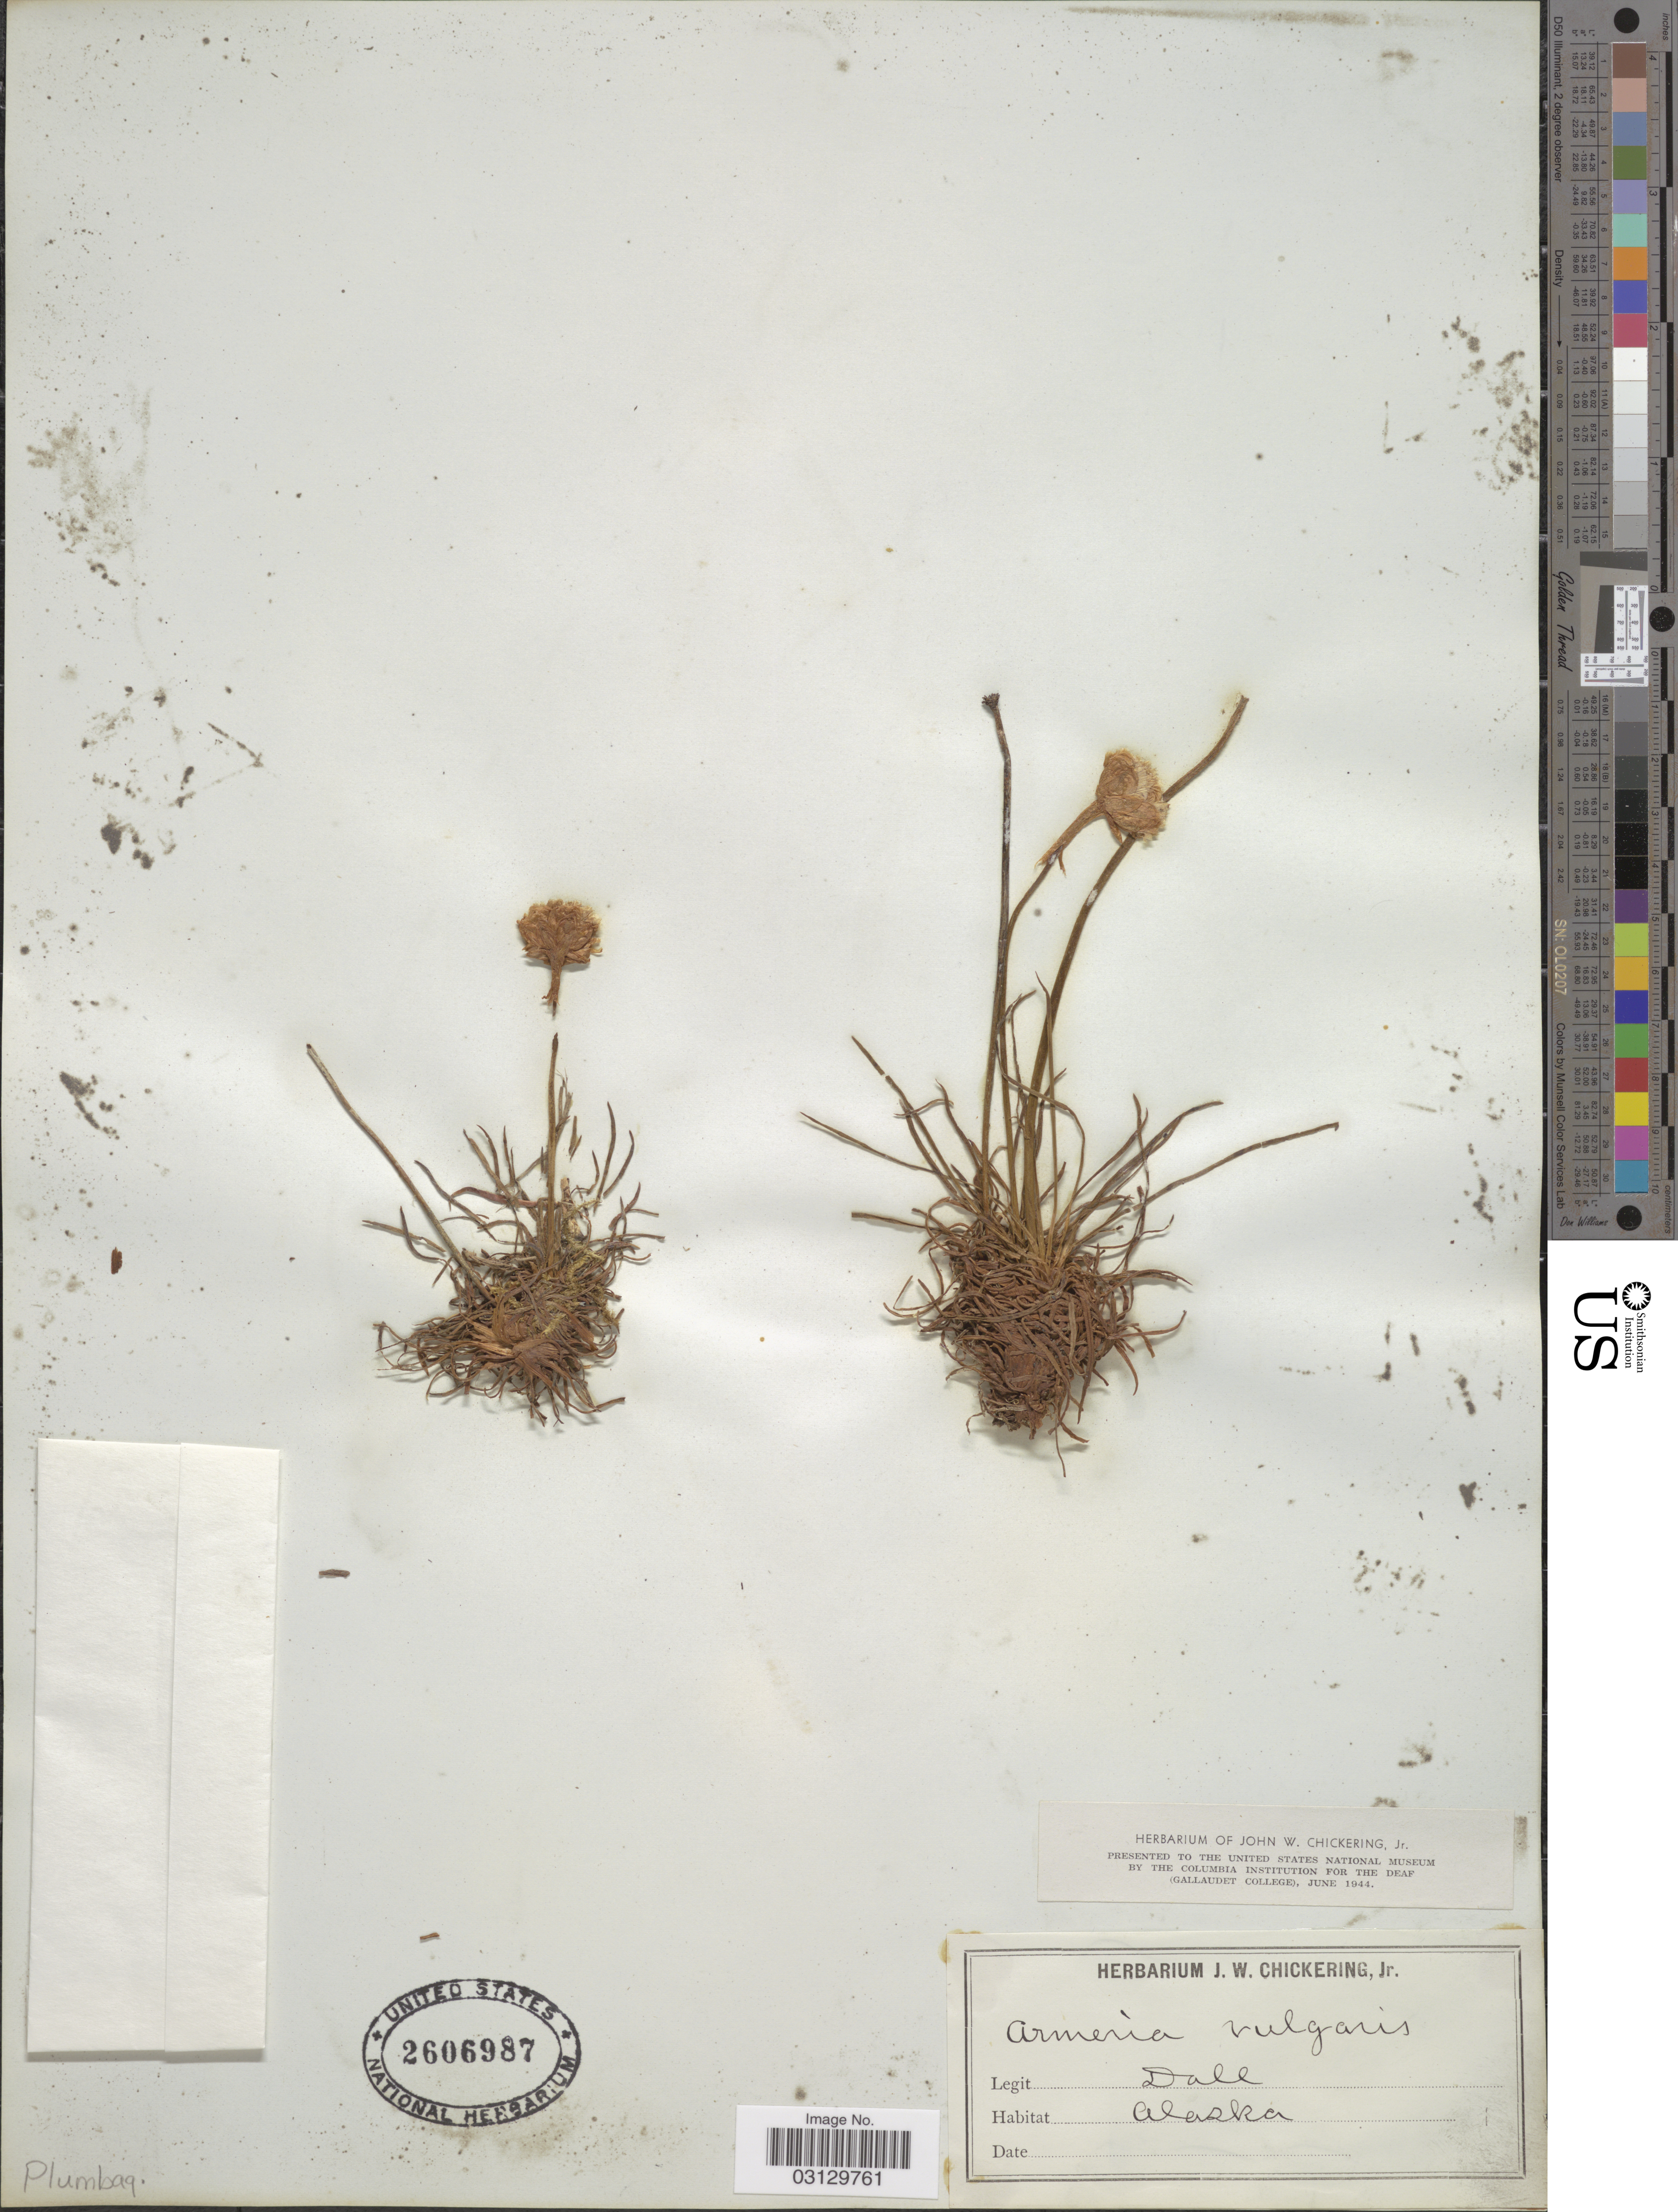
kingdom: Plantae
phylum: Tracheophyta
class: Magnoliopsida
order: Caryophyllales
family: Plumbaginaceae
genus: Armeria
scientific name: Armeria maritima subsp. sibirica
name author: (Turcz. ex Boiss.) Nyman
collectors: -. Dall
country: United States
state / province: Alaska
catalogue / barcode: US 2606987